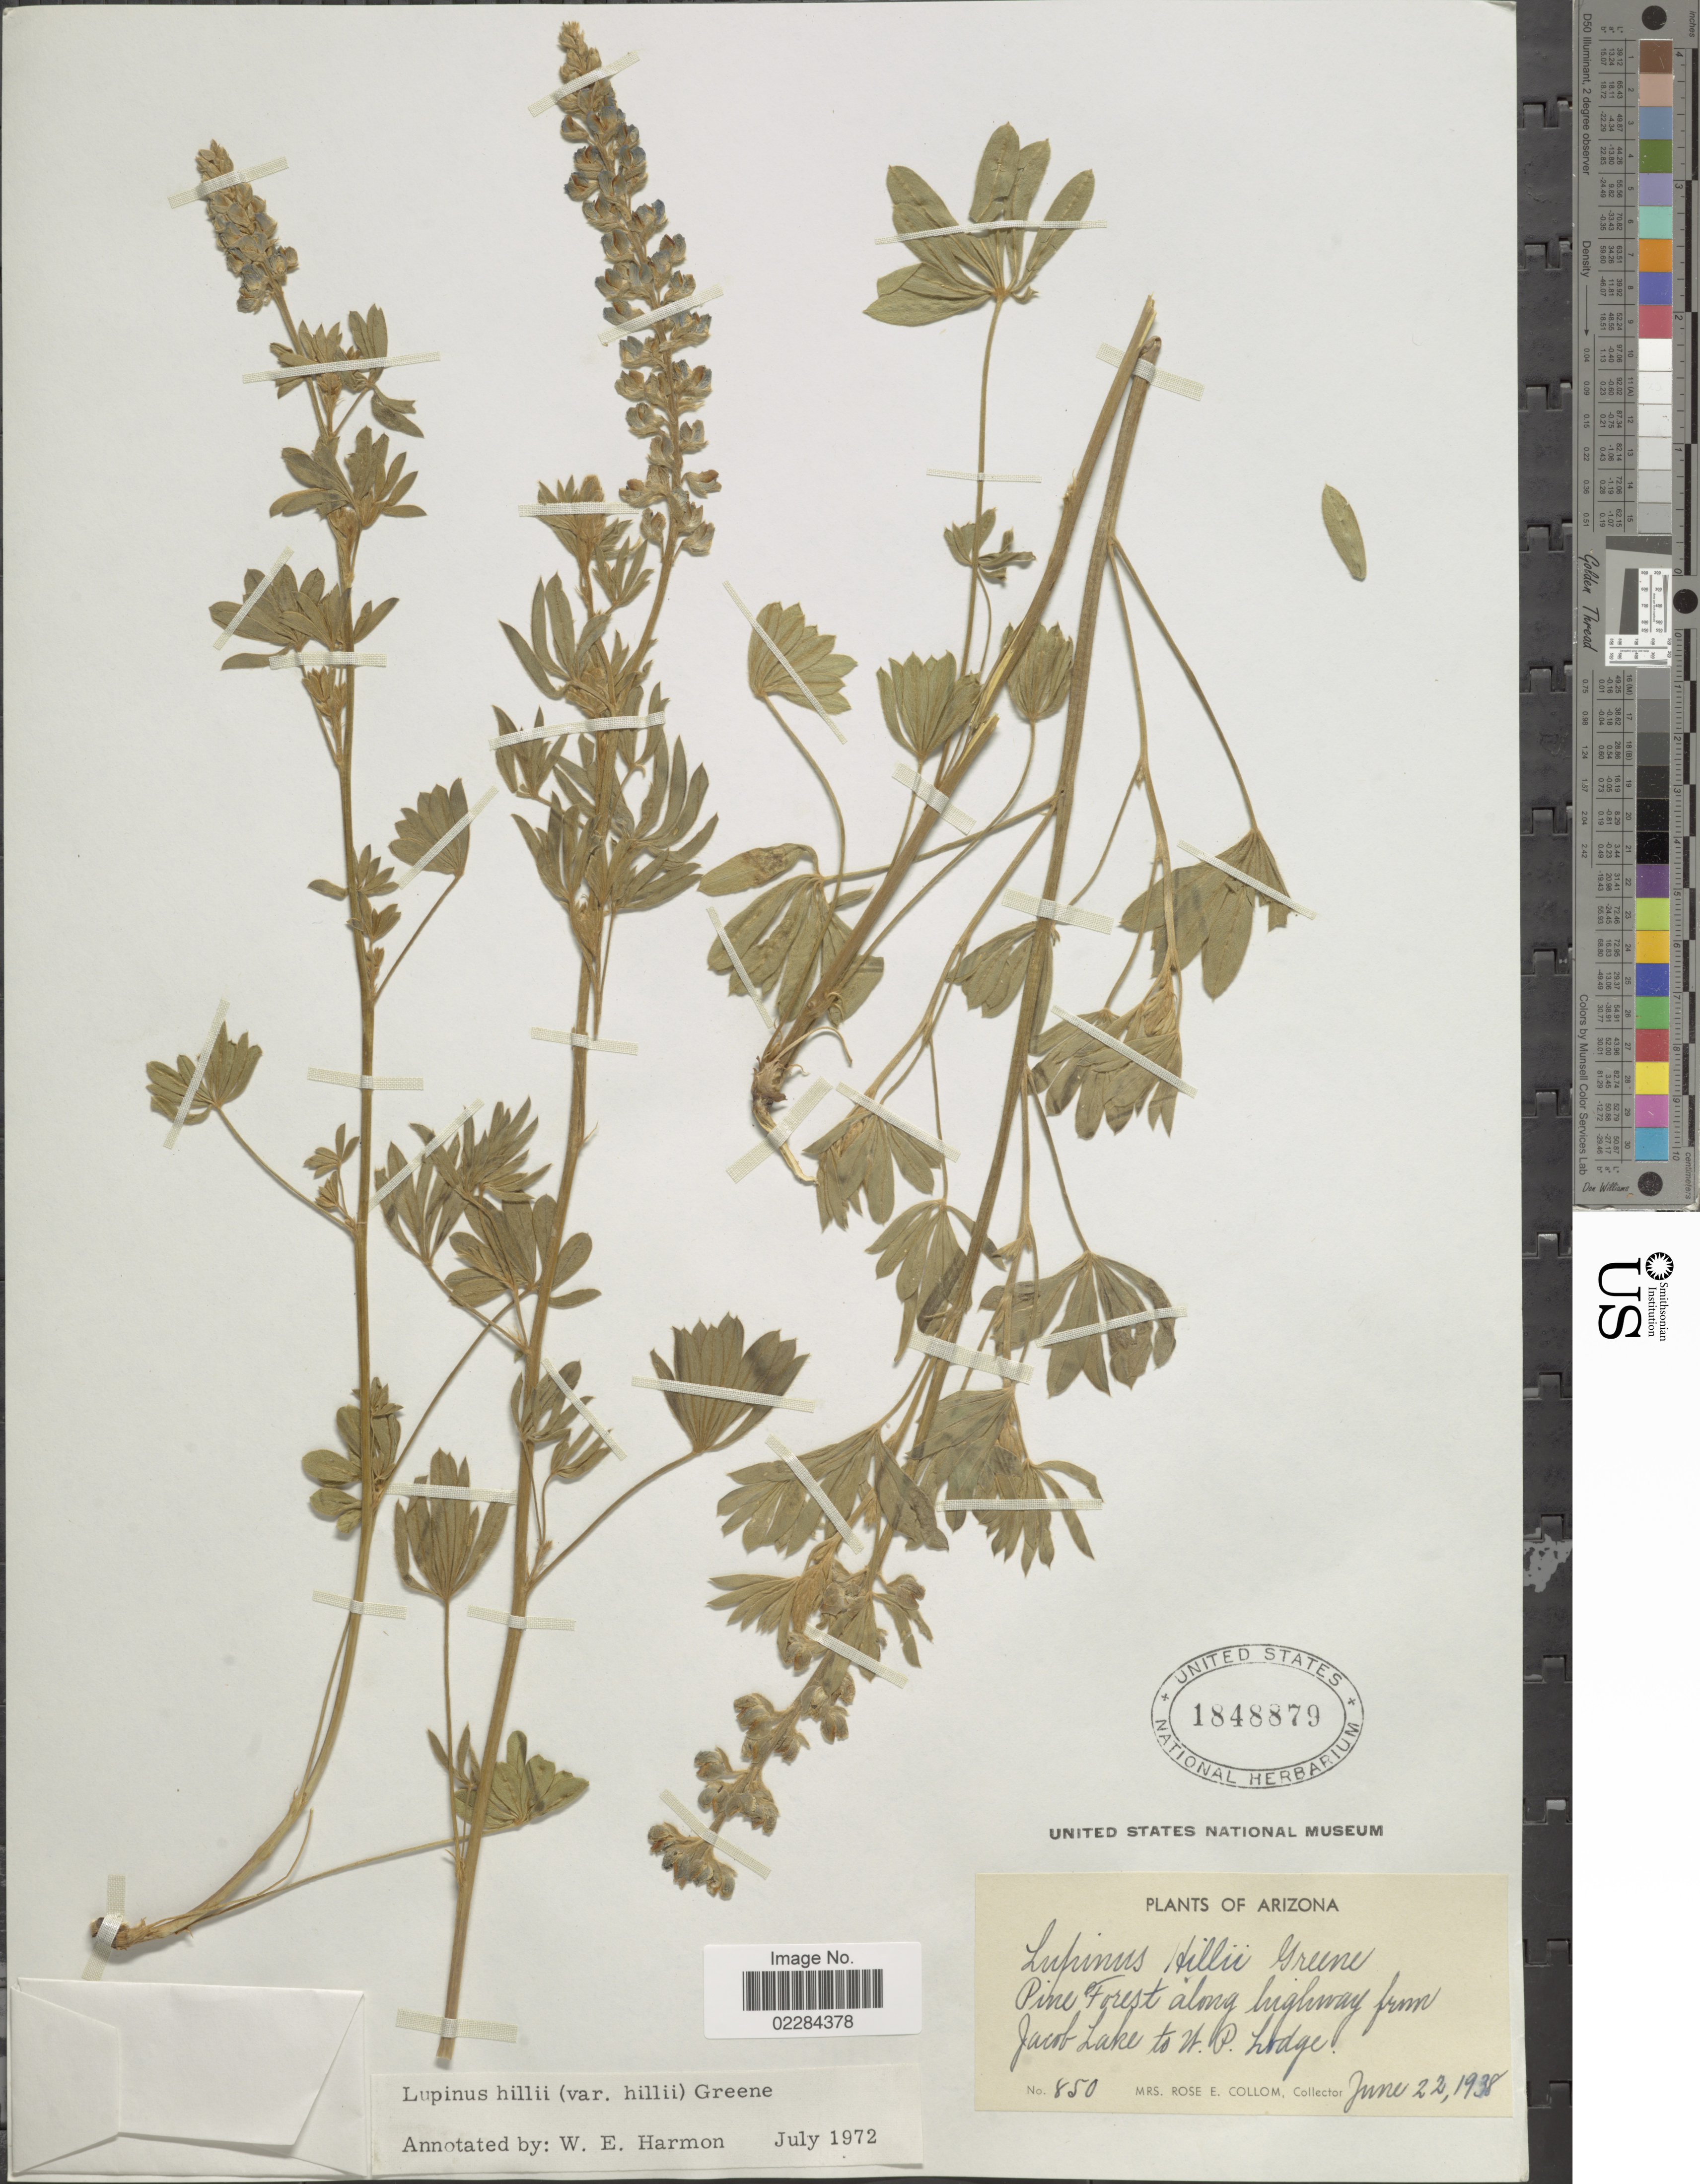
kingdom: Plantae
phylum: Tracheophyta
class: Magnoliopsida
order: Fabales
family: Fabaceae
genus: Lupinus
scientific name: Lupinus hillii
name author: Greene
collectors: R. E. Collom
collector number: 850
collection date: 1938-06-22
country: United States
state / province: Arizona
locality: Pine Forest along highway from Jacob Lake to N.P. Lodge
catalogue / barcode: US 1848879